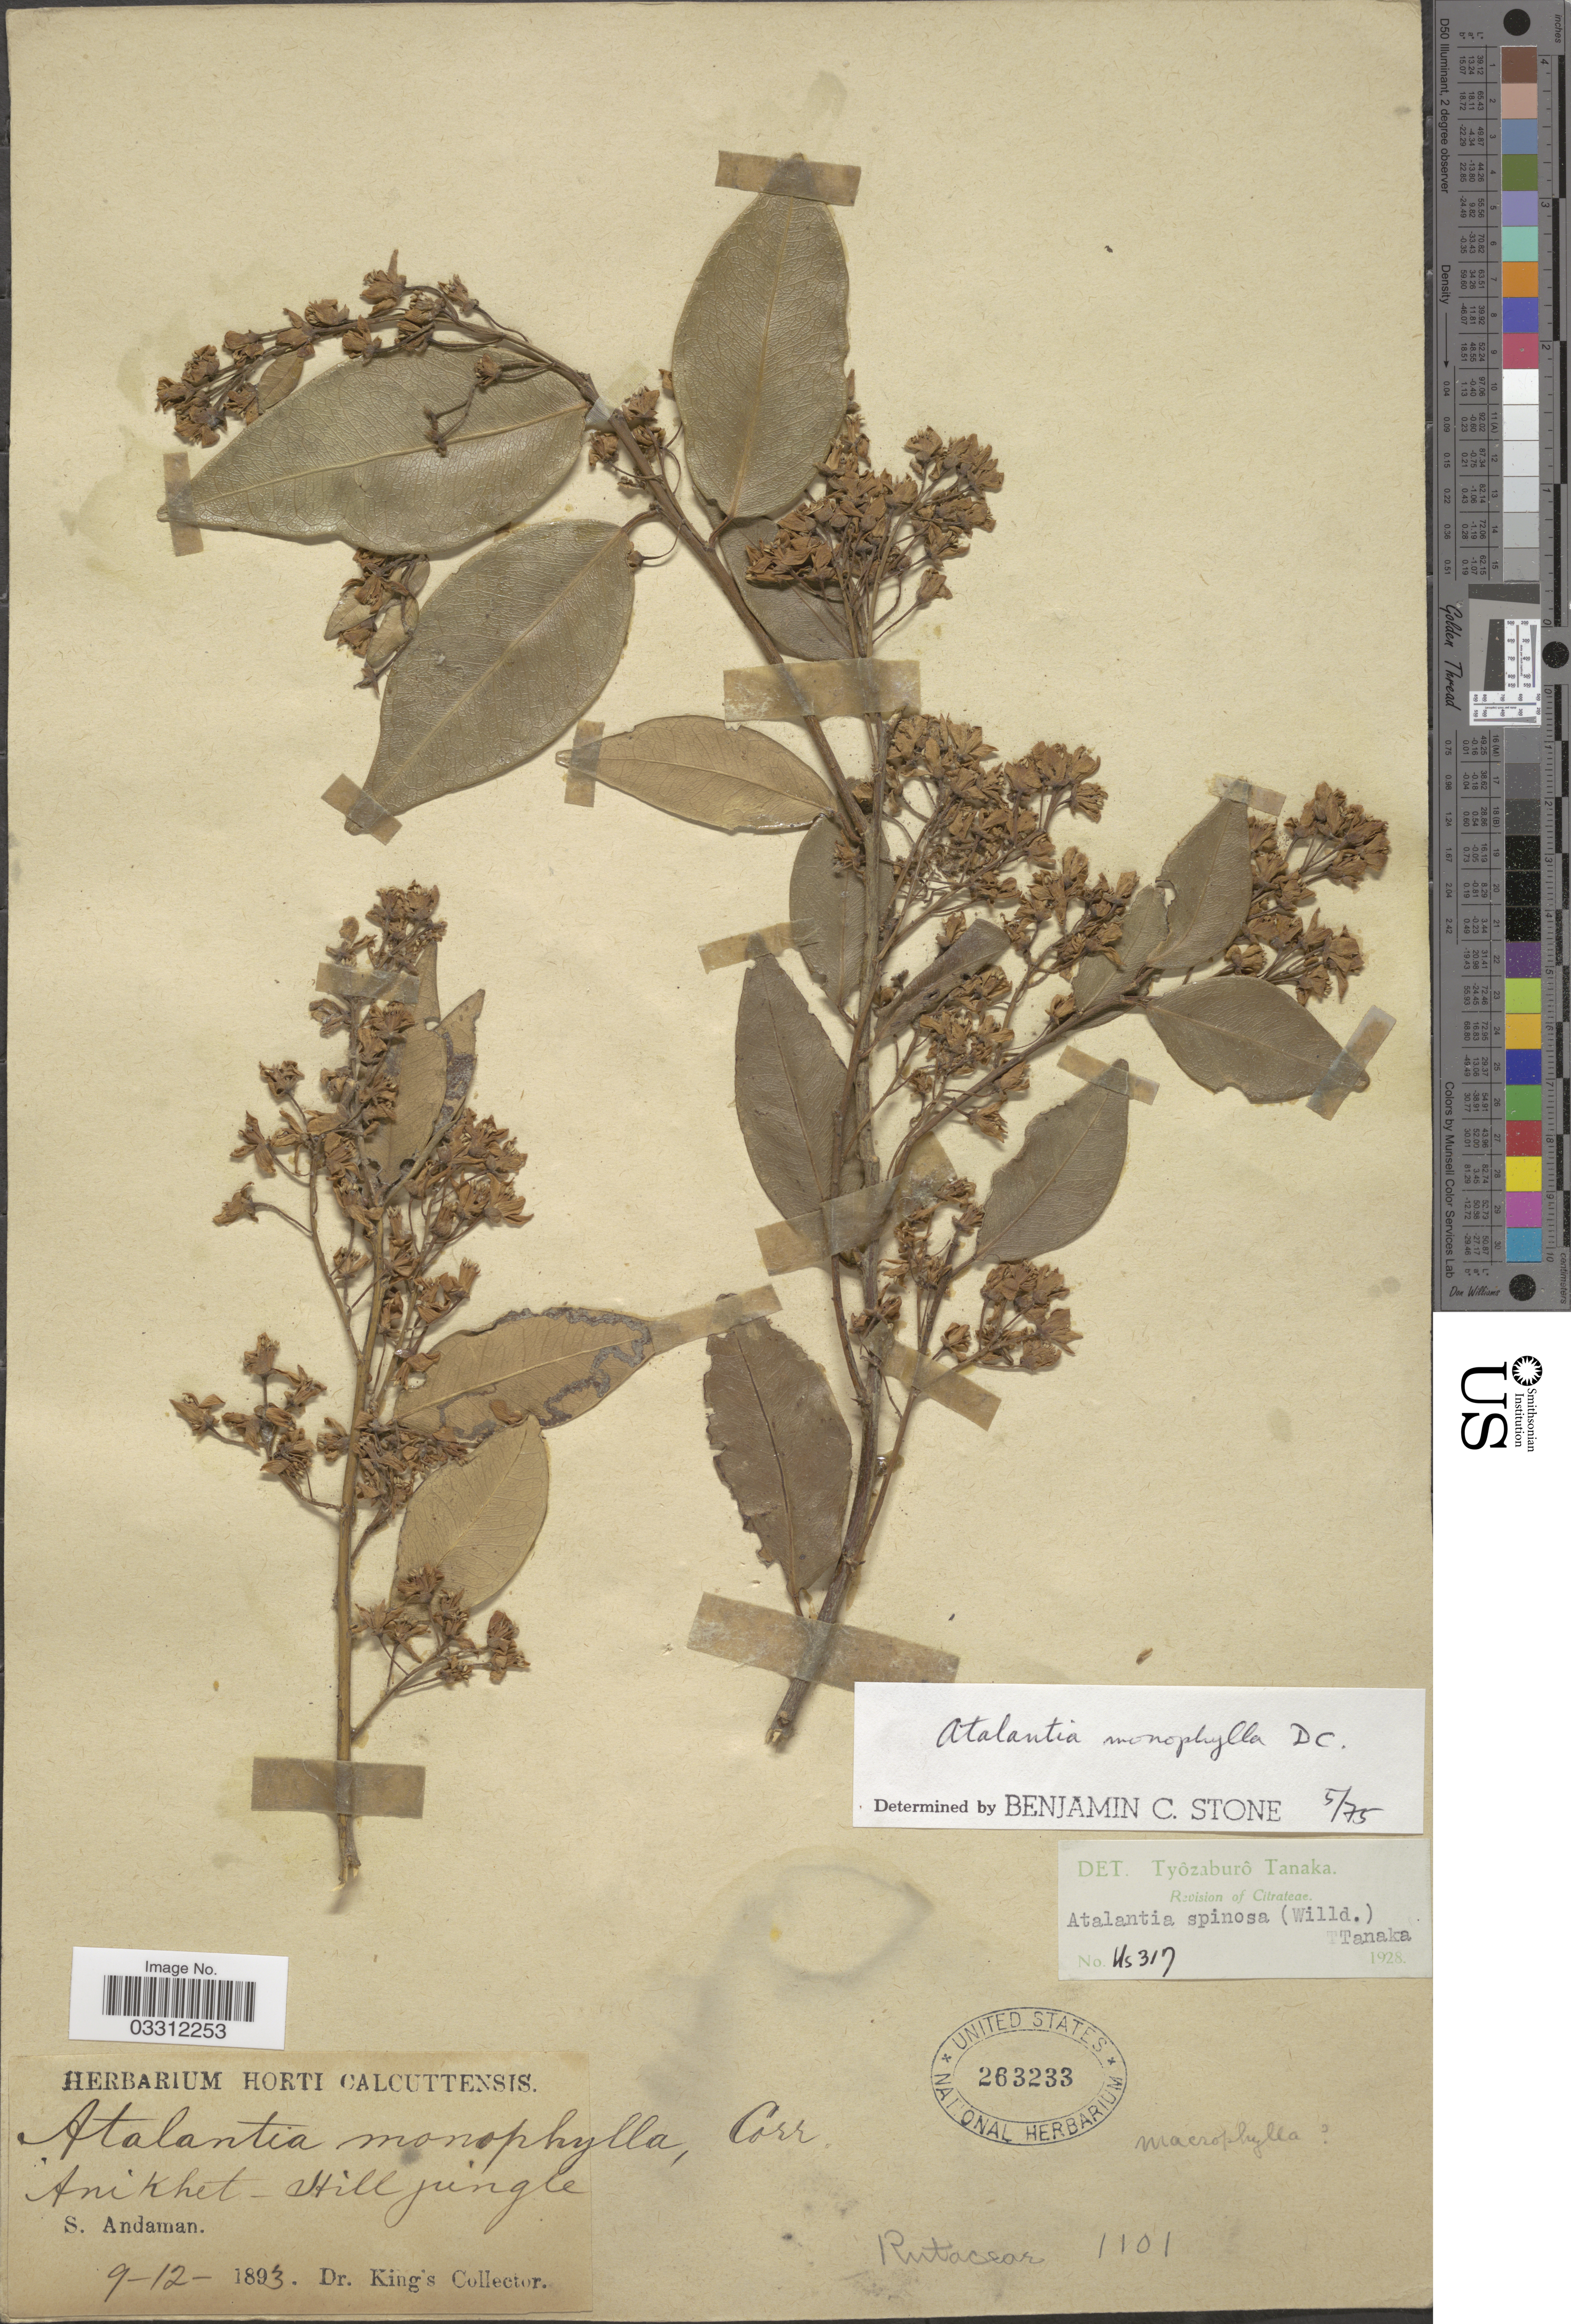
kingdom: Plantae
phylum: Tracheophyta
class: Magnoliopsida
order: Sapindales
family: Rutaceae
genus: Atalantia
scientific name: Atalantia monophylla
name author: (L.) DC.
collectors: Dr. King's collector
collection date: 1893-12-09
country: India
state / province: Andaman and Nicobar Islands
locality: Anikhet - Hill jungle, S. Andaman.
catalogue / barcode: US 263233